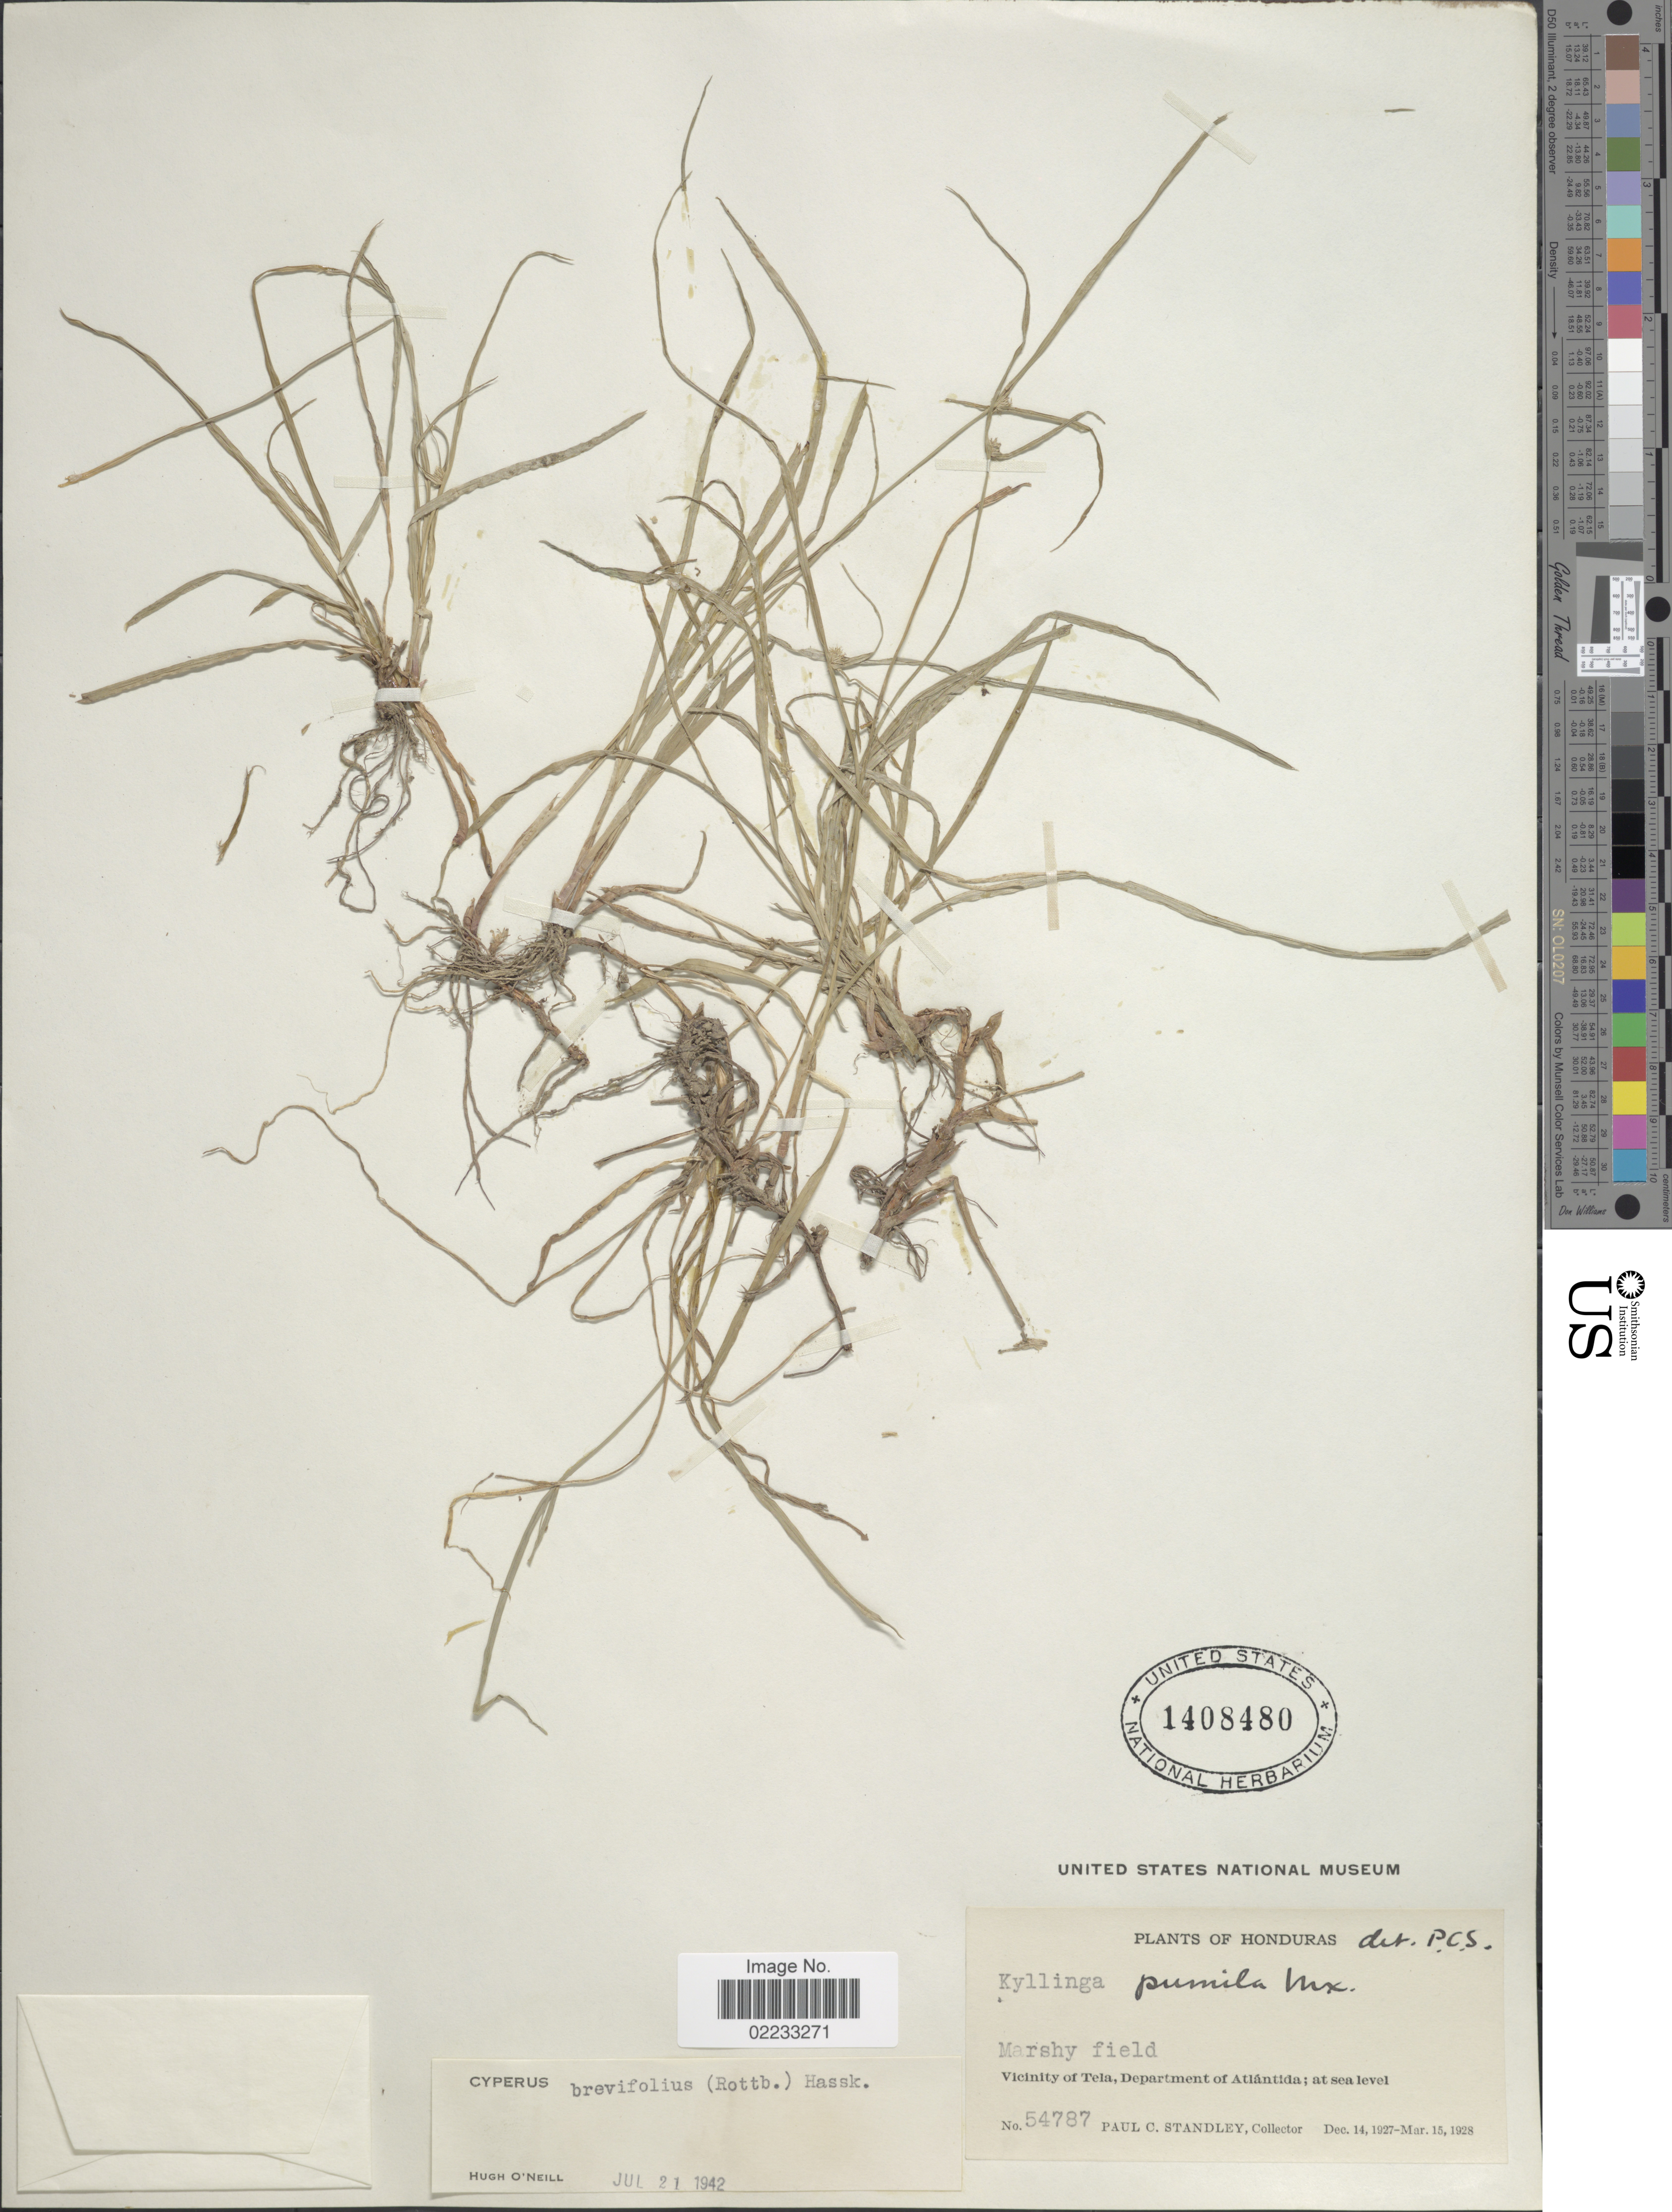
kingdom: Plantae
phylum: Tracheophyta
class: Liliopsida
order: Poales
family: Cyperaceae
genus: Cyperus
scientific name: Cyperus brevifolius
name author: (Rottb.) Hassk.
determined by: Strong, M. T., (US), Smithsonian Institution - National Museum of Natural History (UNITED STATES)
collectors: P. C. Standley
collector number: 54787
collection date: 1927-12-14/1928-03-15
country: Honduras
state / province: Atlántida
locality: Marshy field, Vicinity of Tela.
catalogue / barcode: US 1408480